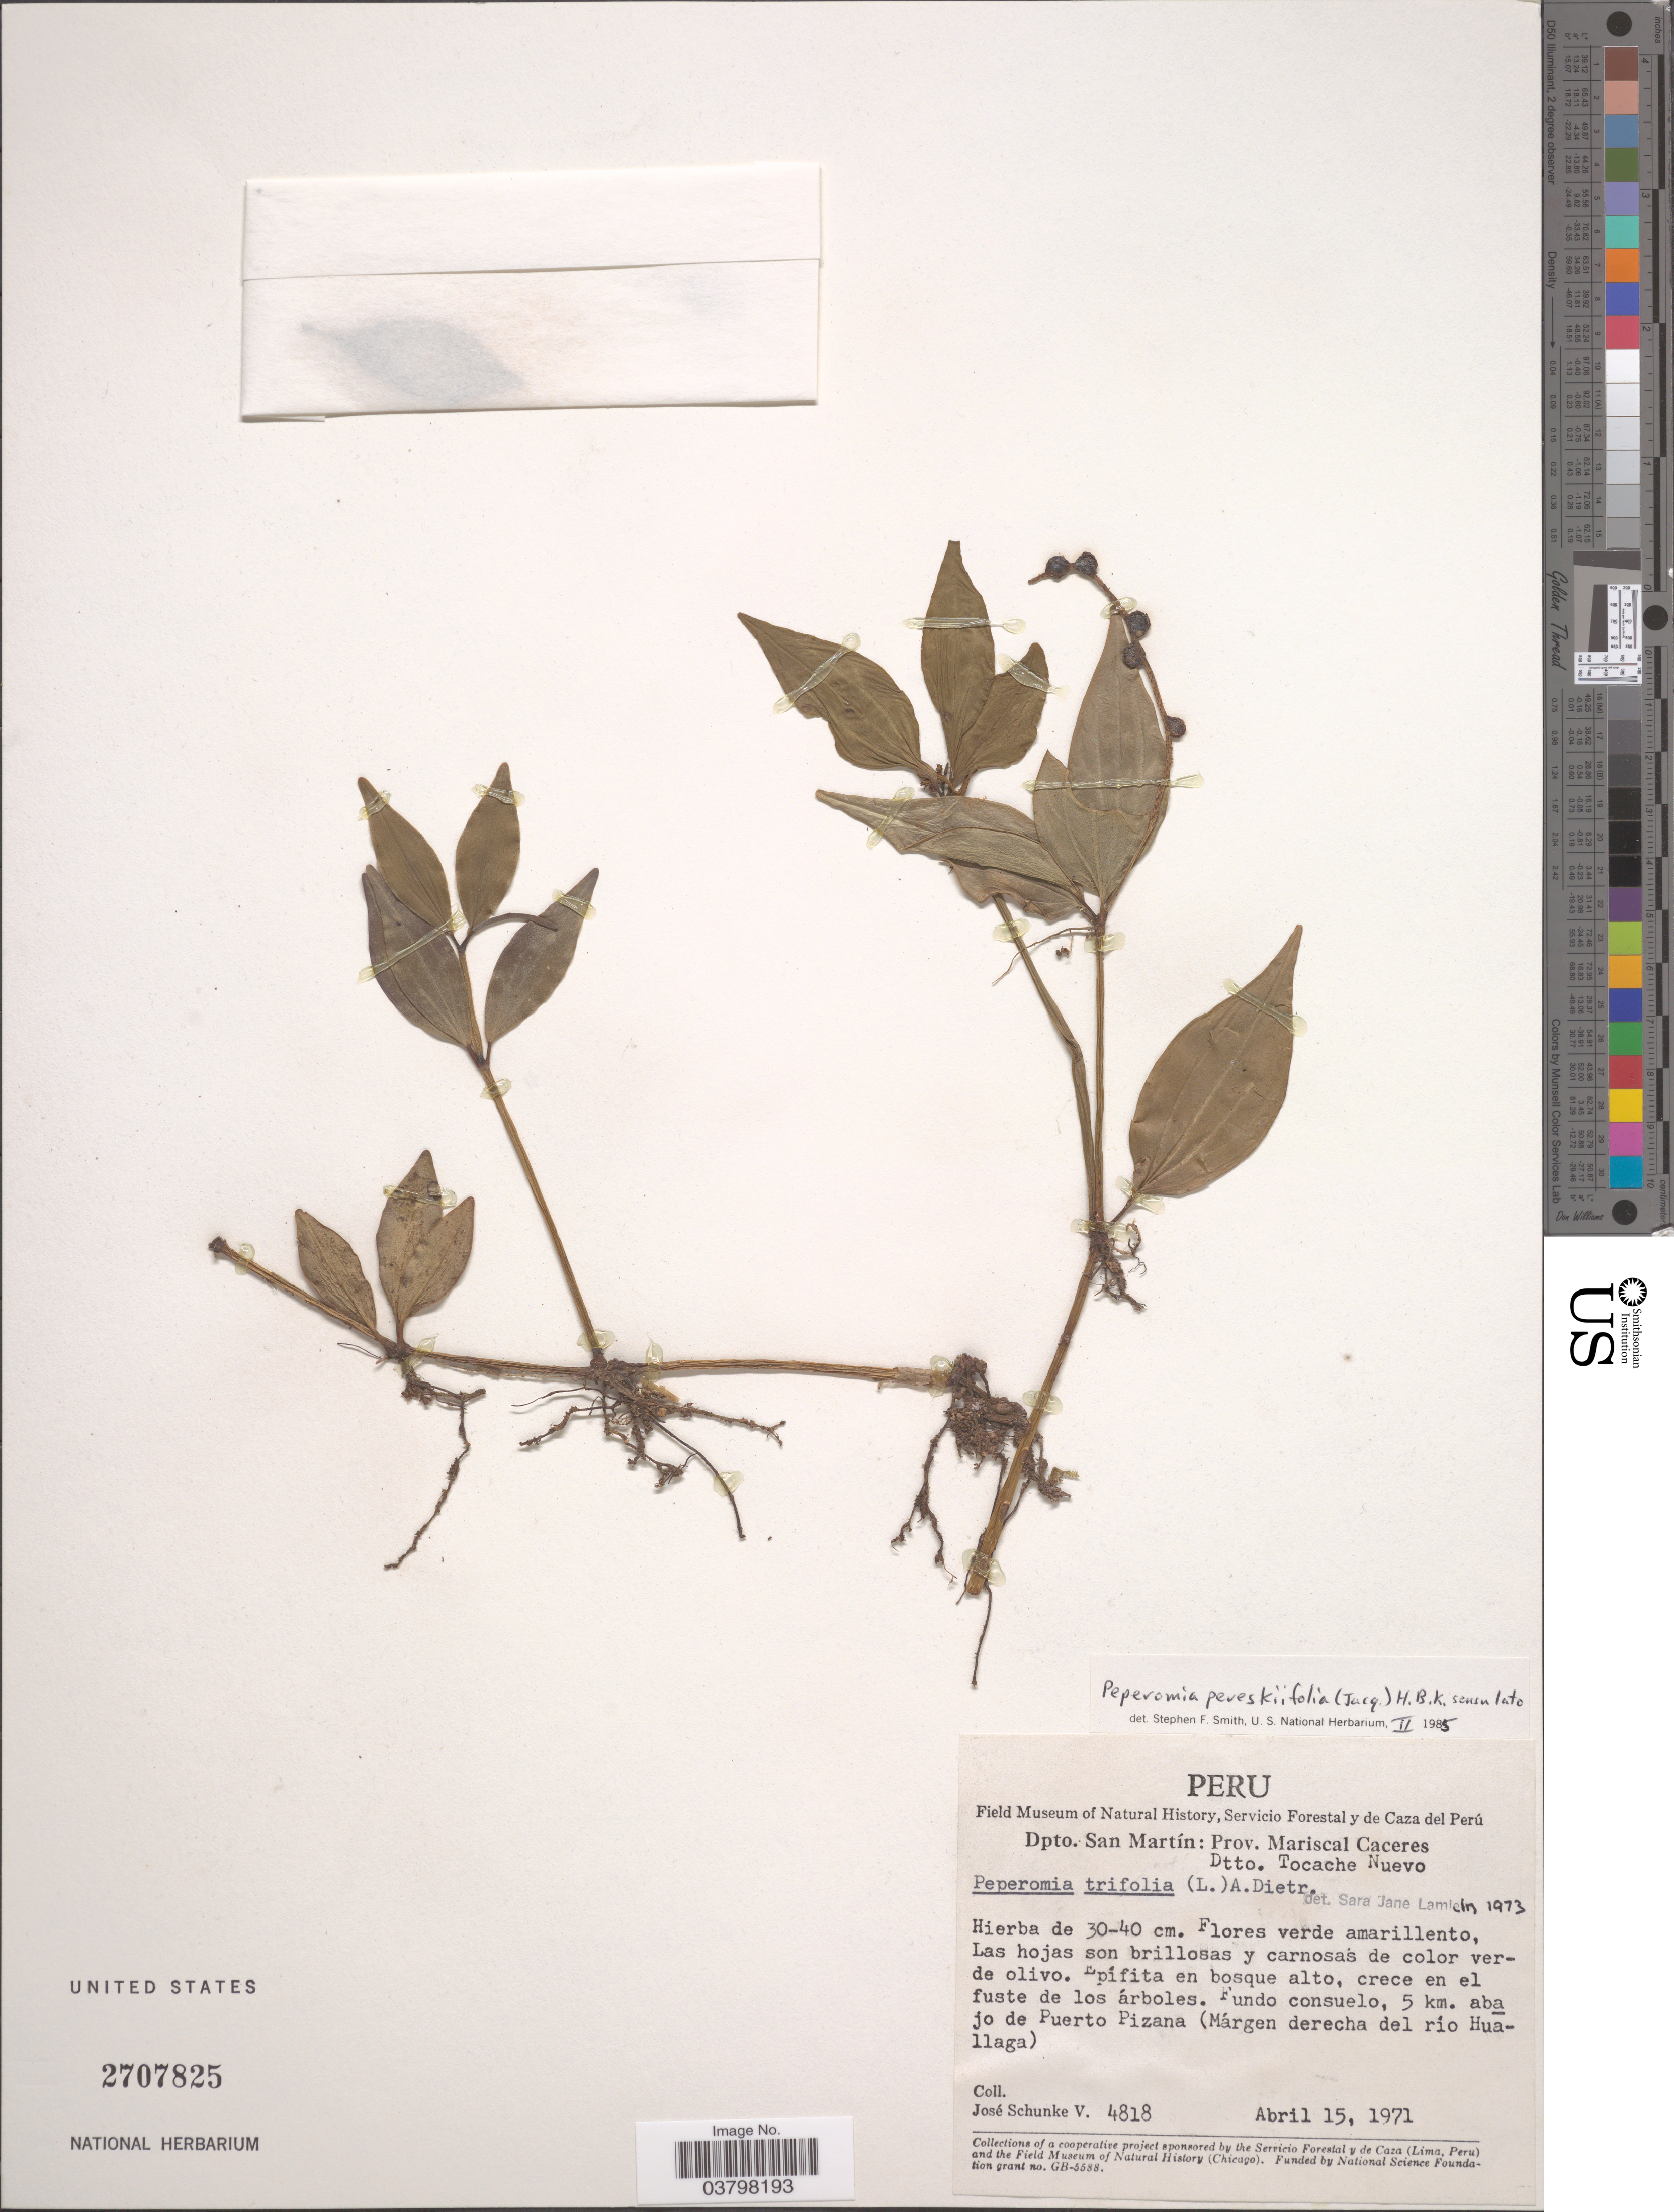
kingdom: Plantae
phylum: Tracheophyta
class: Magnoliopsida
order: Piperales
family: Piperaceae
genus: Peperomia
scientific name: Peperomia pereskiifolia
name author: (Jacq.) Kunth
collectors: J. Schunke Vigo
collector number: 4818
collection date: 1971-04-15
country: Peru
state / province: San Martín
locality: Dpto. San Martín: Prov. Mariscal Caceres. Dtto. Tocache Nuevo. Fundo consuelo, 5 km. abajo de Puerto Pizana (Márgen derecha del río Huallaga).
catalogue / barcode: US 2707825